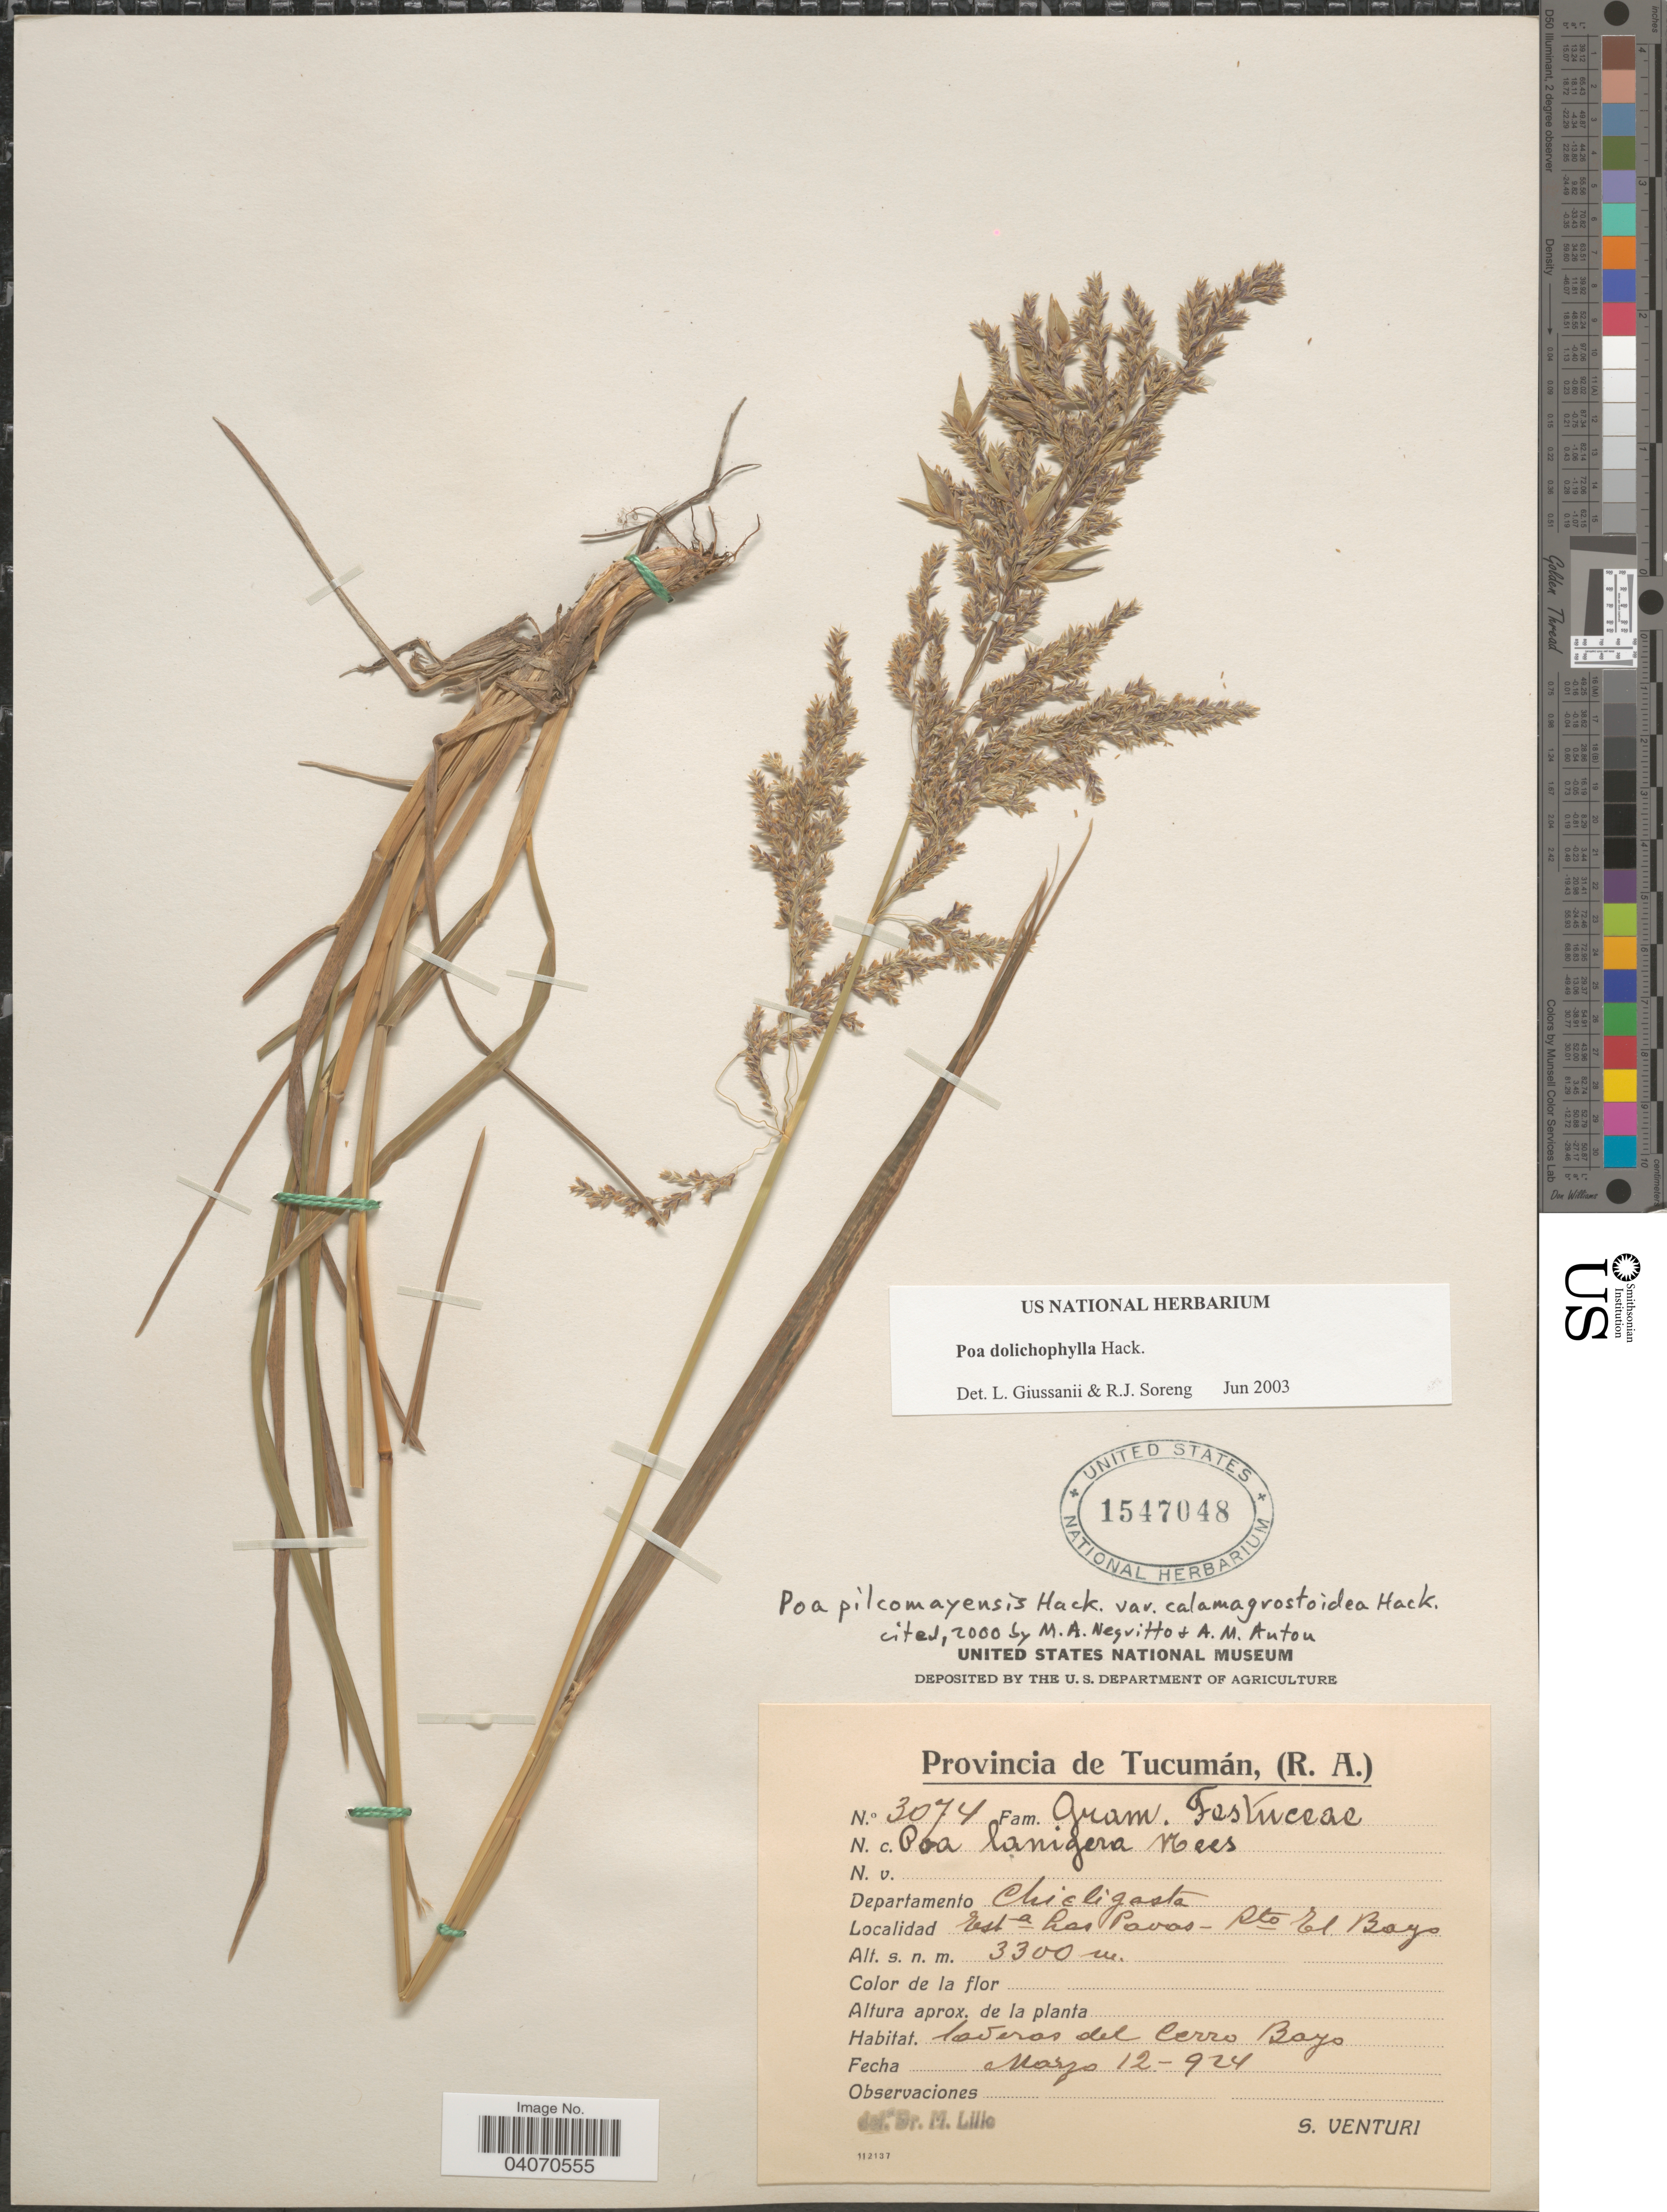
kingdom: Plantae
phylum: Tracheophyta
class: Liliopsida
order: Poales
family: Poaceae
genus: Poa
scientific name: Poa dolichophylla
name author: Hack.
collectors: S. Venturi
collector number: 3074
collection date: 1924-03-12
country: Argentina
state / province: Tucuman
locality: Departamento Chicligasta. Esta Las Pavas-Sto El Bayo. Laderas del Cerro Bayo.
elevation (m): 3300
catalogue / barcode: US 1547048